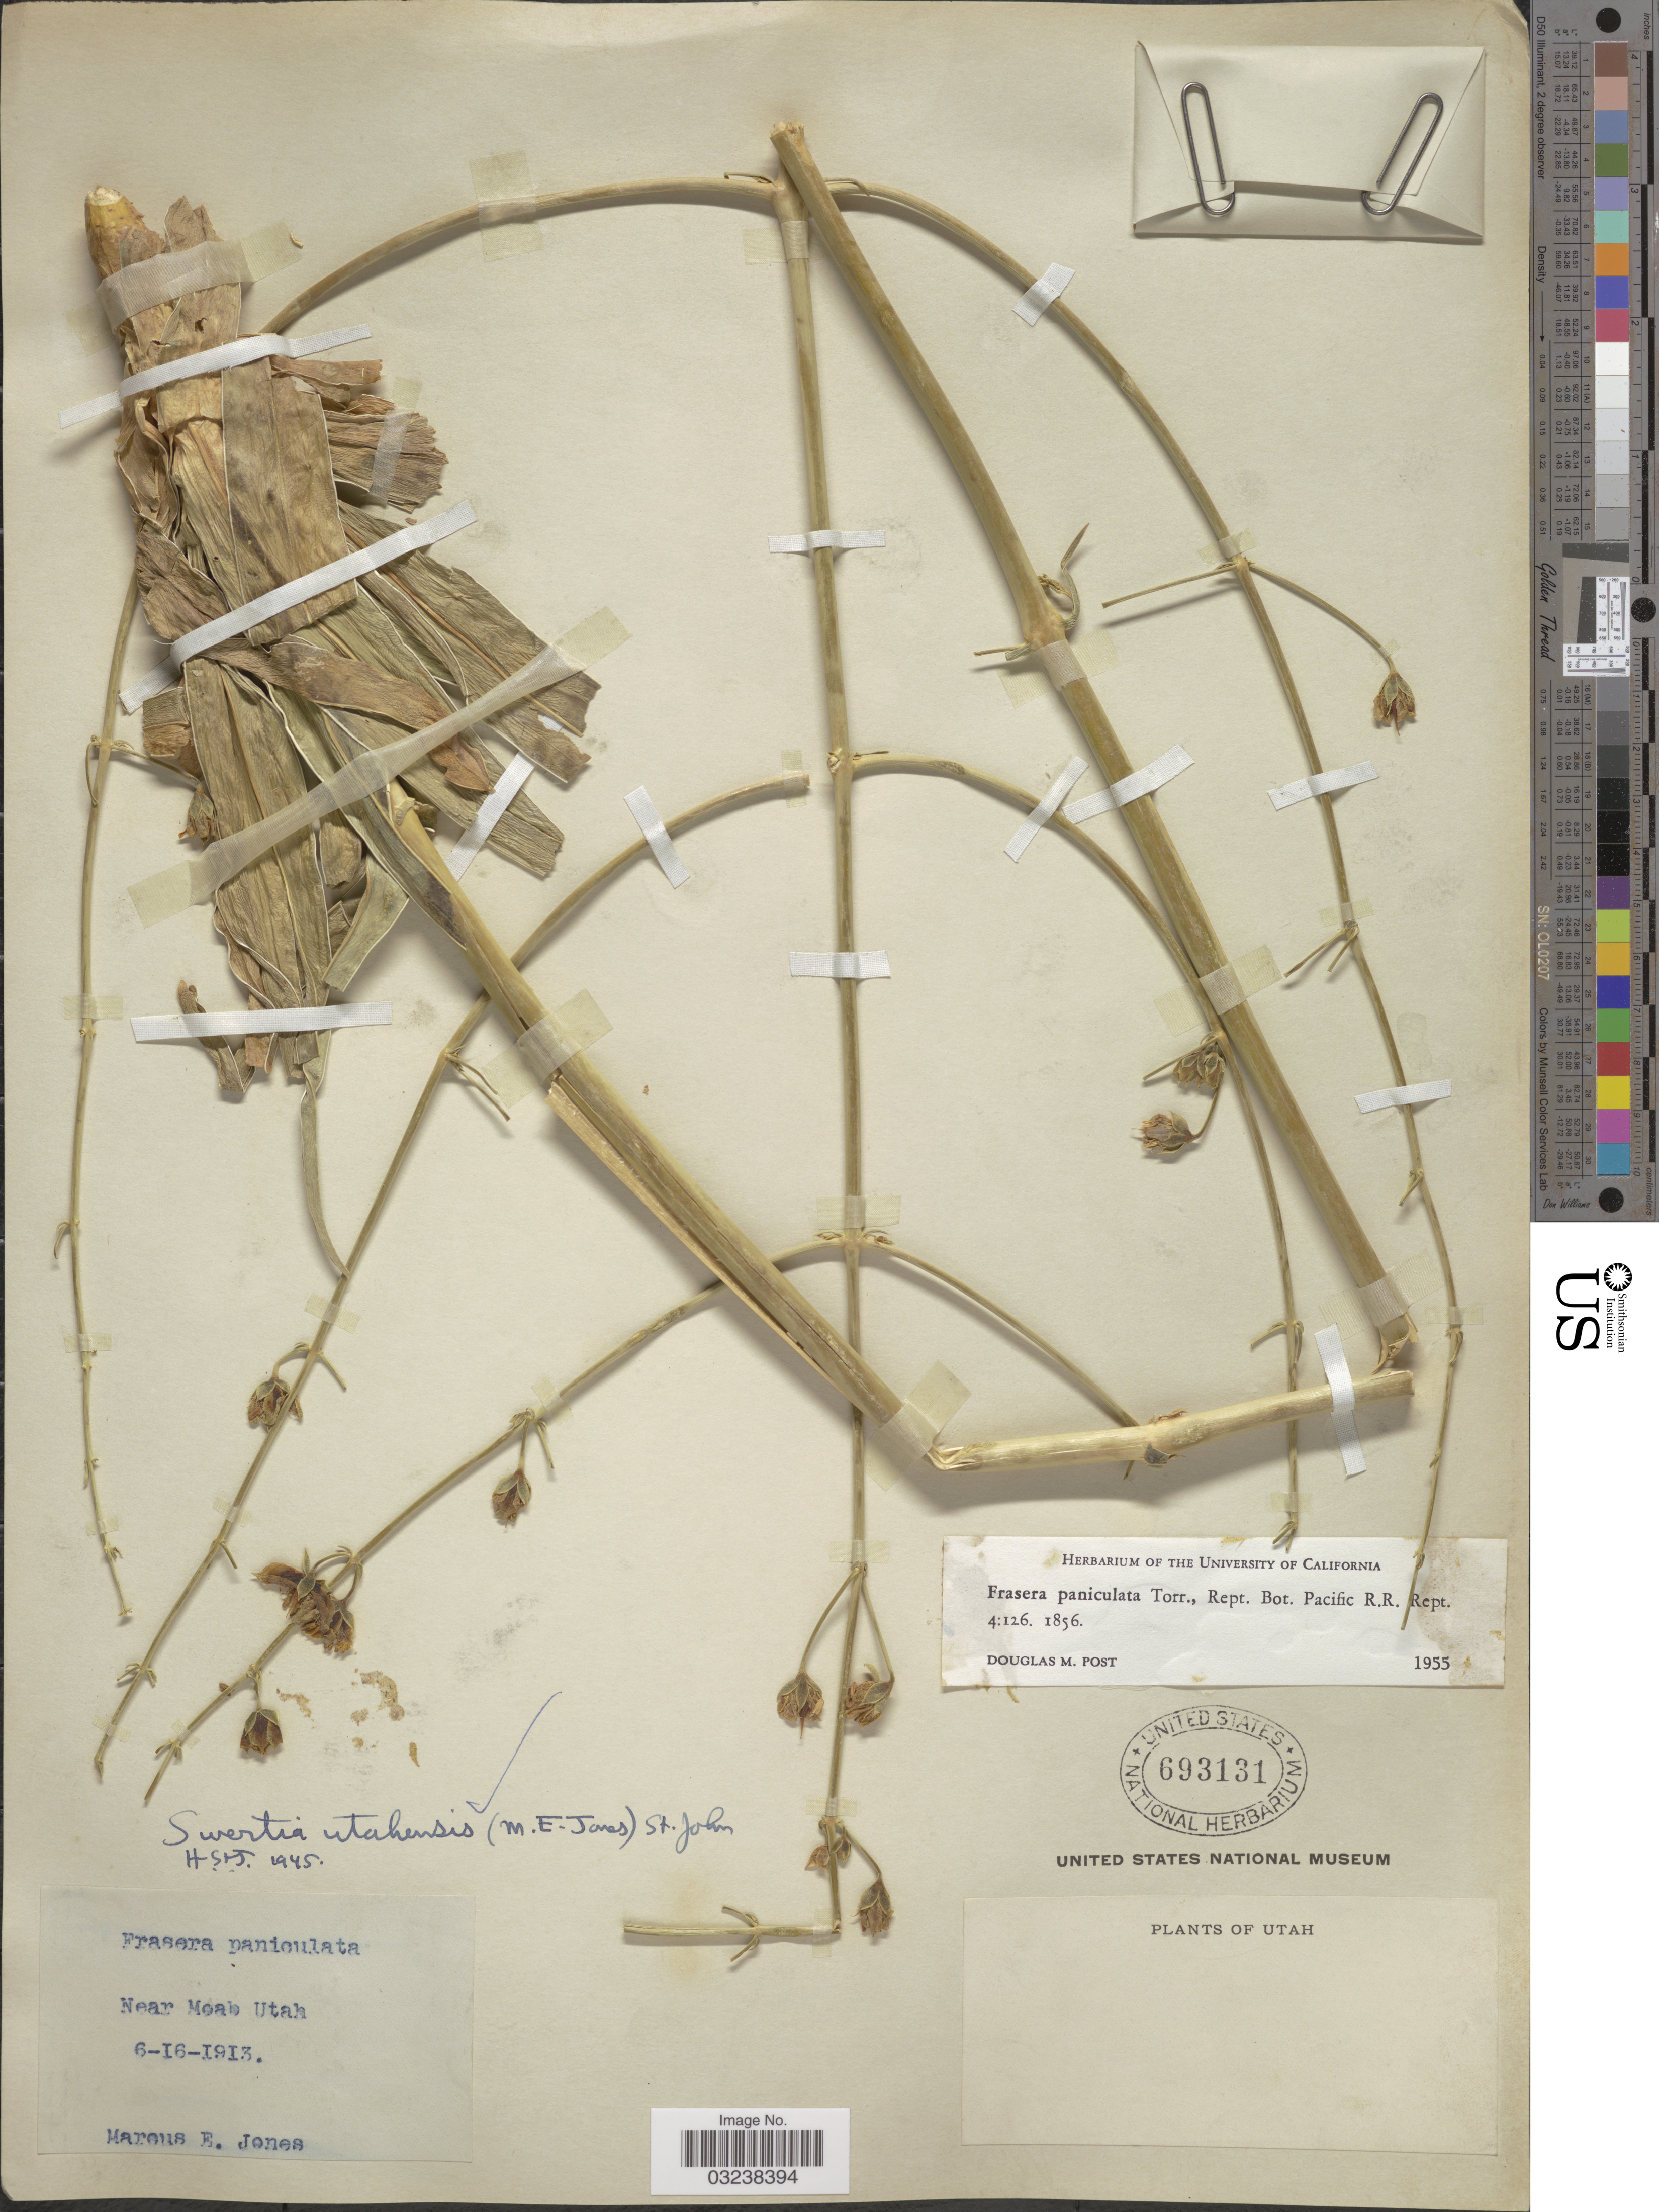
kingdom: Plantae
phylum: Tracheophyta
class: Magnoliopsida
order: Gentianales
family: Gentianaceae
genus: Swertia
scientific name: Swertia paniculata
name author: Wall.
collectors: M. E. Jones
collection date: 1913-06-16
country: United States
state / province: Utah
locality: Near Moab Utah.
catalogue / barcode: US 693131